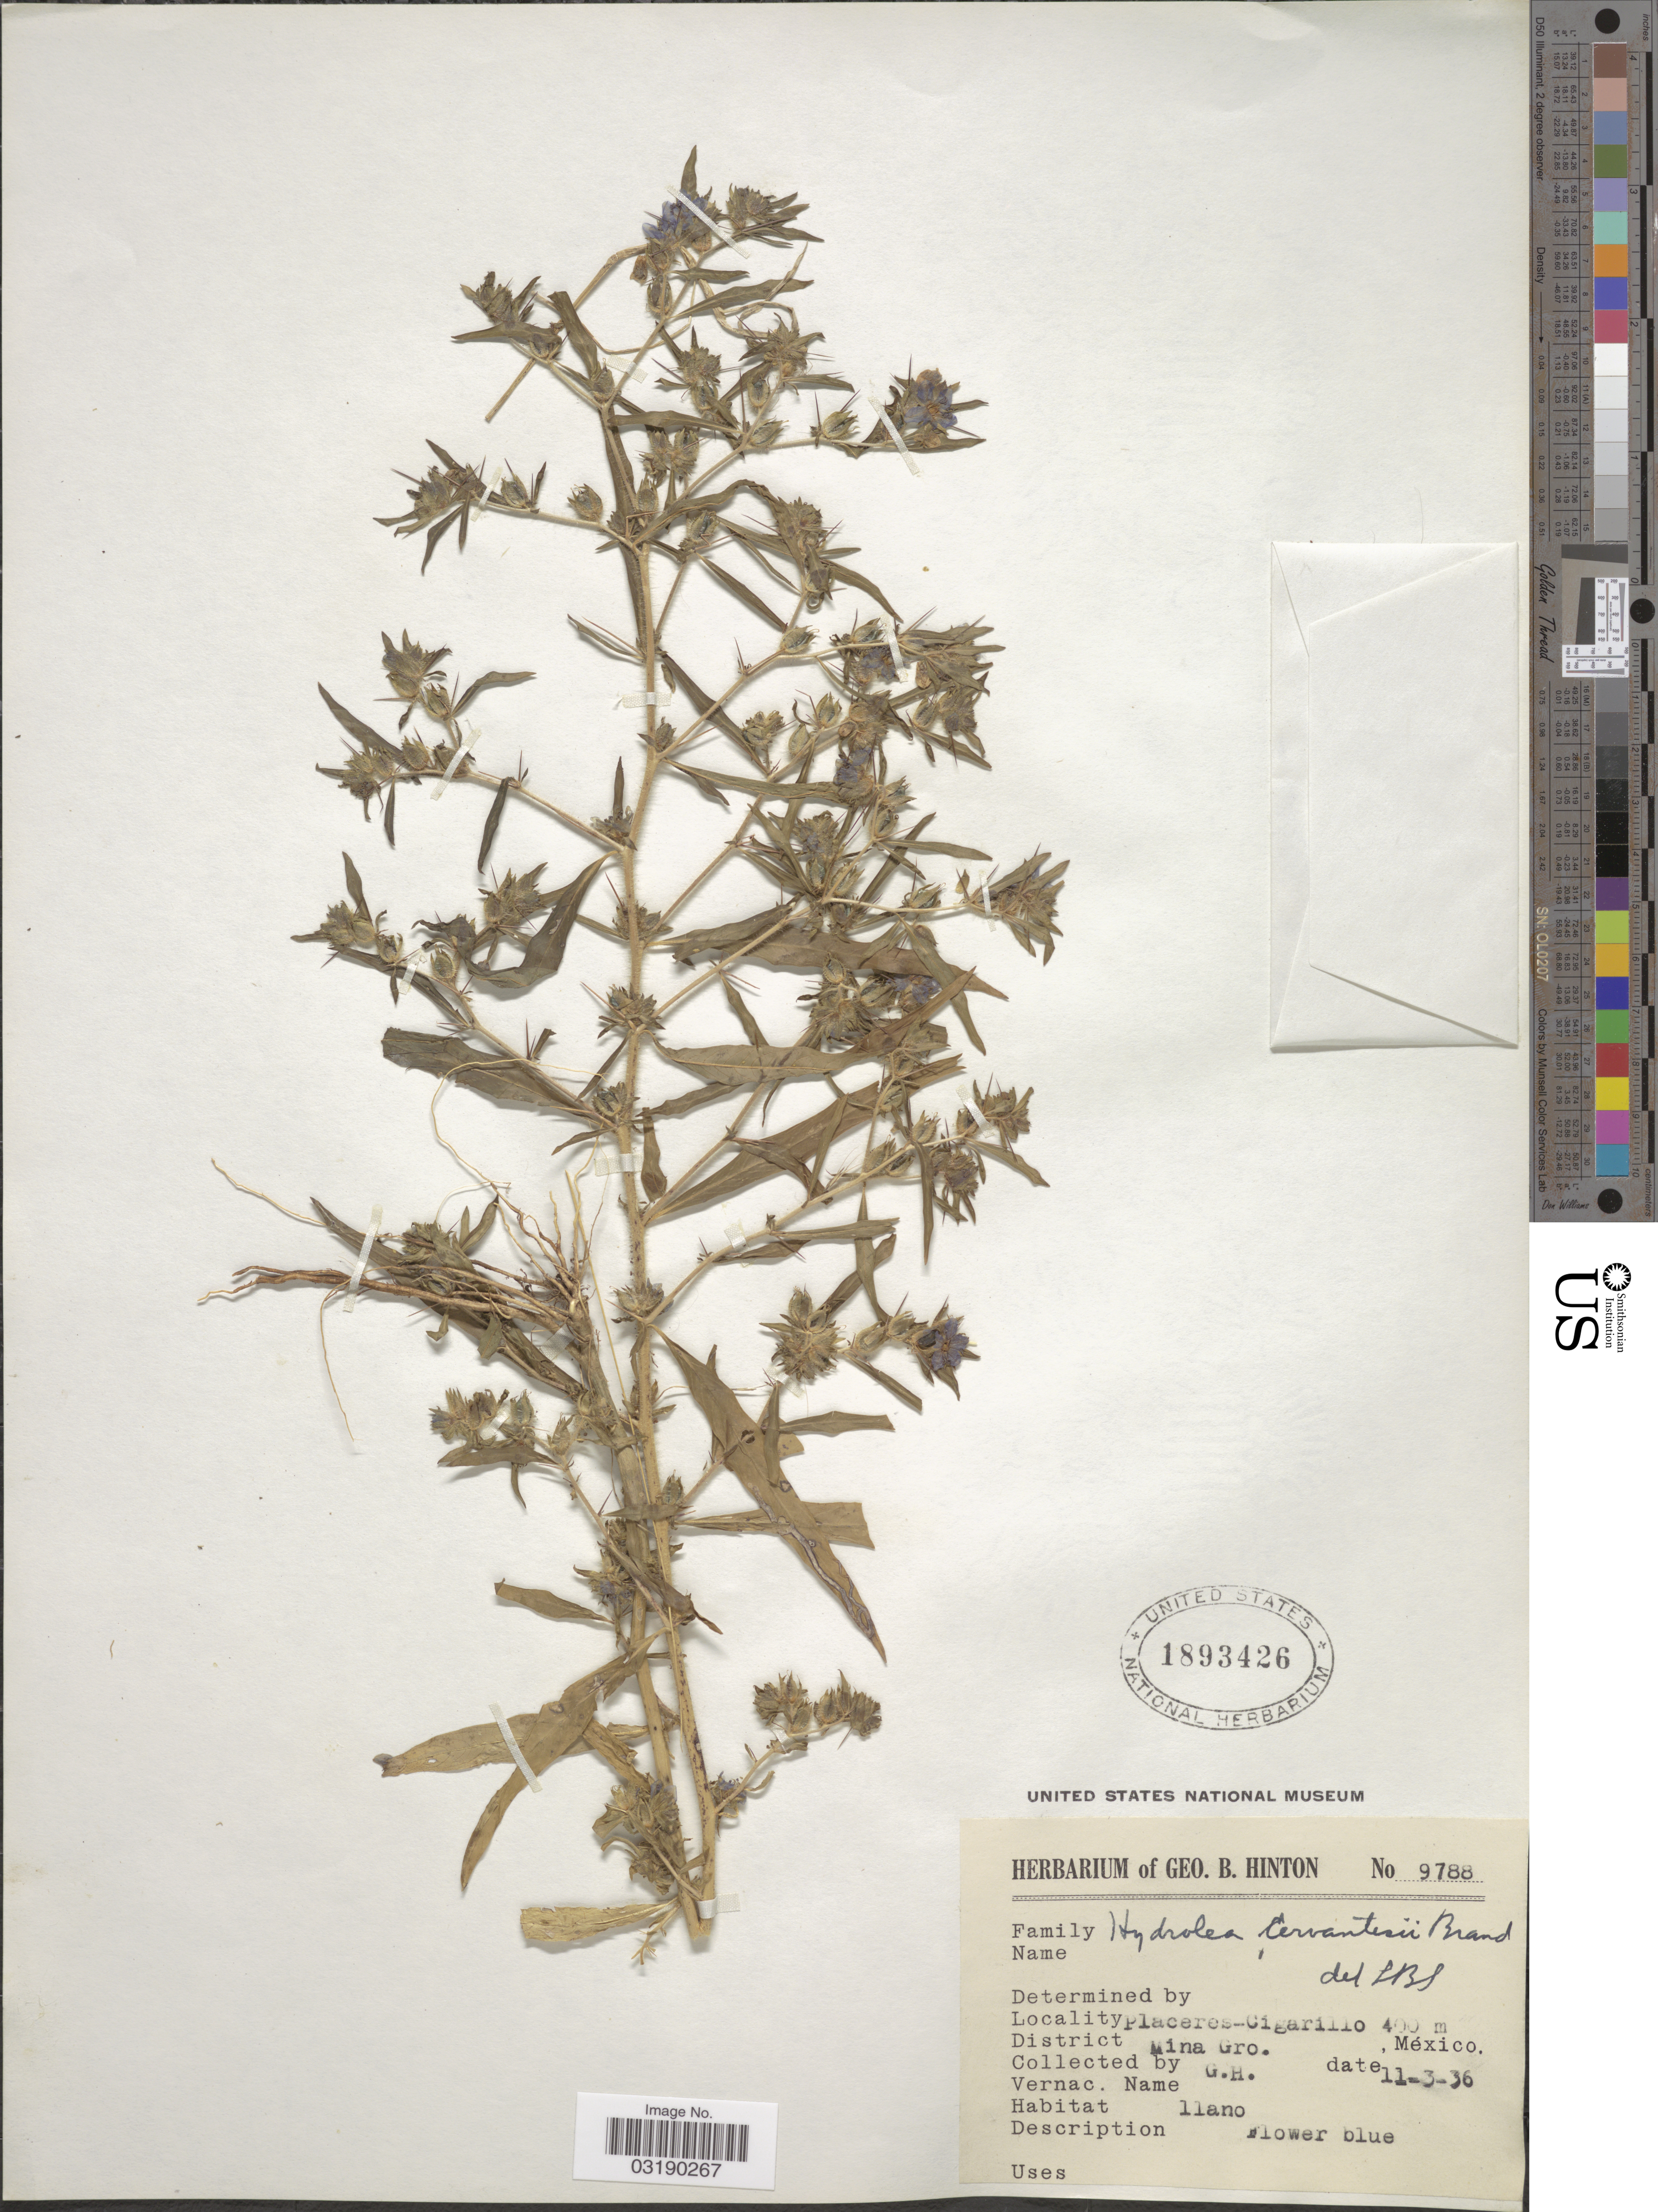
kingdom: Plantae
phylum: Tracheophyta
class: Magnoliopsida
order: Solanales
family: Hydroleaceae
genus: Hydrolea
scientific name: Hydrolea spinosa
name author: L.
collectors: G. B. Hinton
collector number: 9788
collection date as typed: Transcribed d/m/y: 11/3/36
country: Mexico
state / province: Guerrero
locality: Placeres-Cigarillo District Mina Gro. Llano.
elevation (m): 400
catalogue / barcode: US 1893426